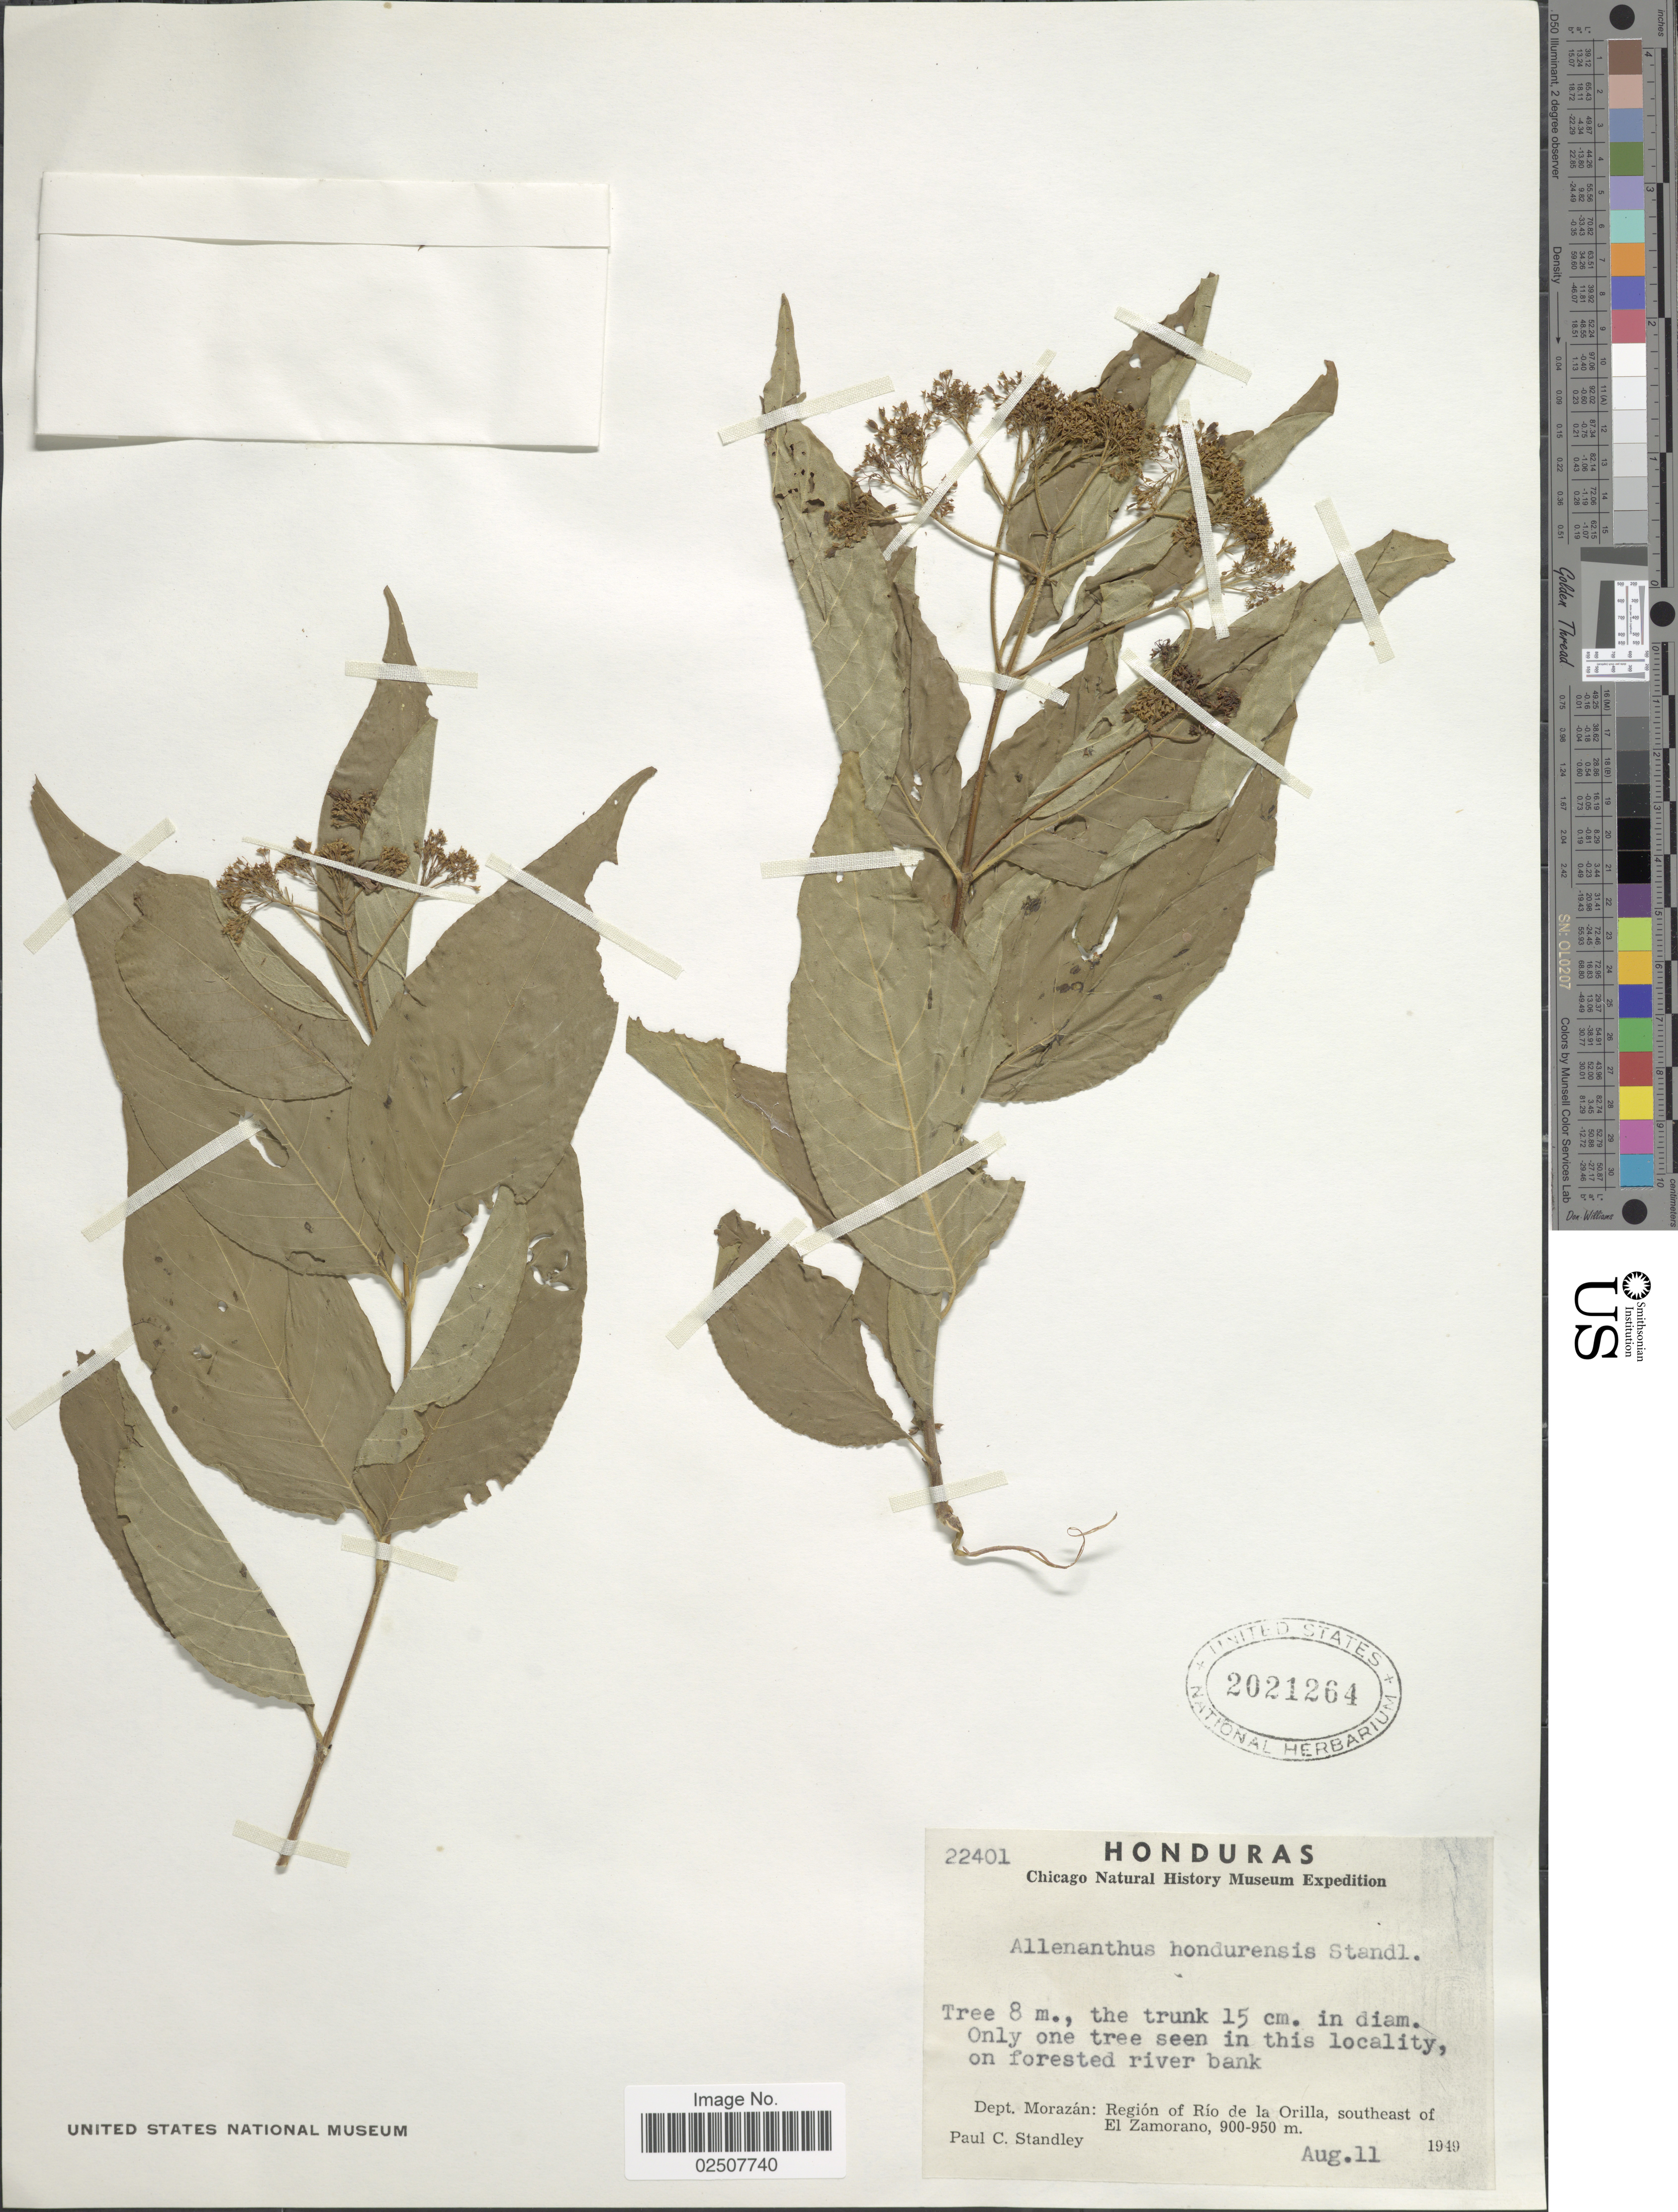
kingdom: Plantae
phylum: Tracheophyta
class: Magnoliopsida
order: Gentianales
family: Rubiaceae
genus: Allenanthus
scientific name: Allenanthus hondurensis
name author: Standl.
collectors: P. C. Standley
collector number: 22401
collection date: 1949-08-11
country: Honduras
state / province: Fco. Morazán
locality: On forested river bank, Dept Morazán: Región of Río de la Orilla, southeast of El Zamorano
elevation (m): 900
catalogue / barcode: US 2021264